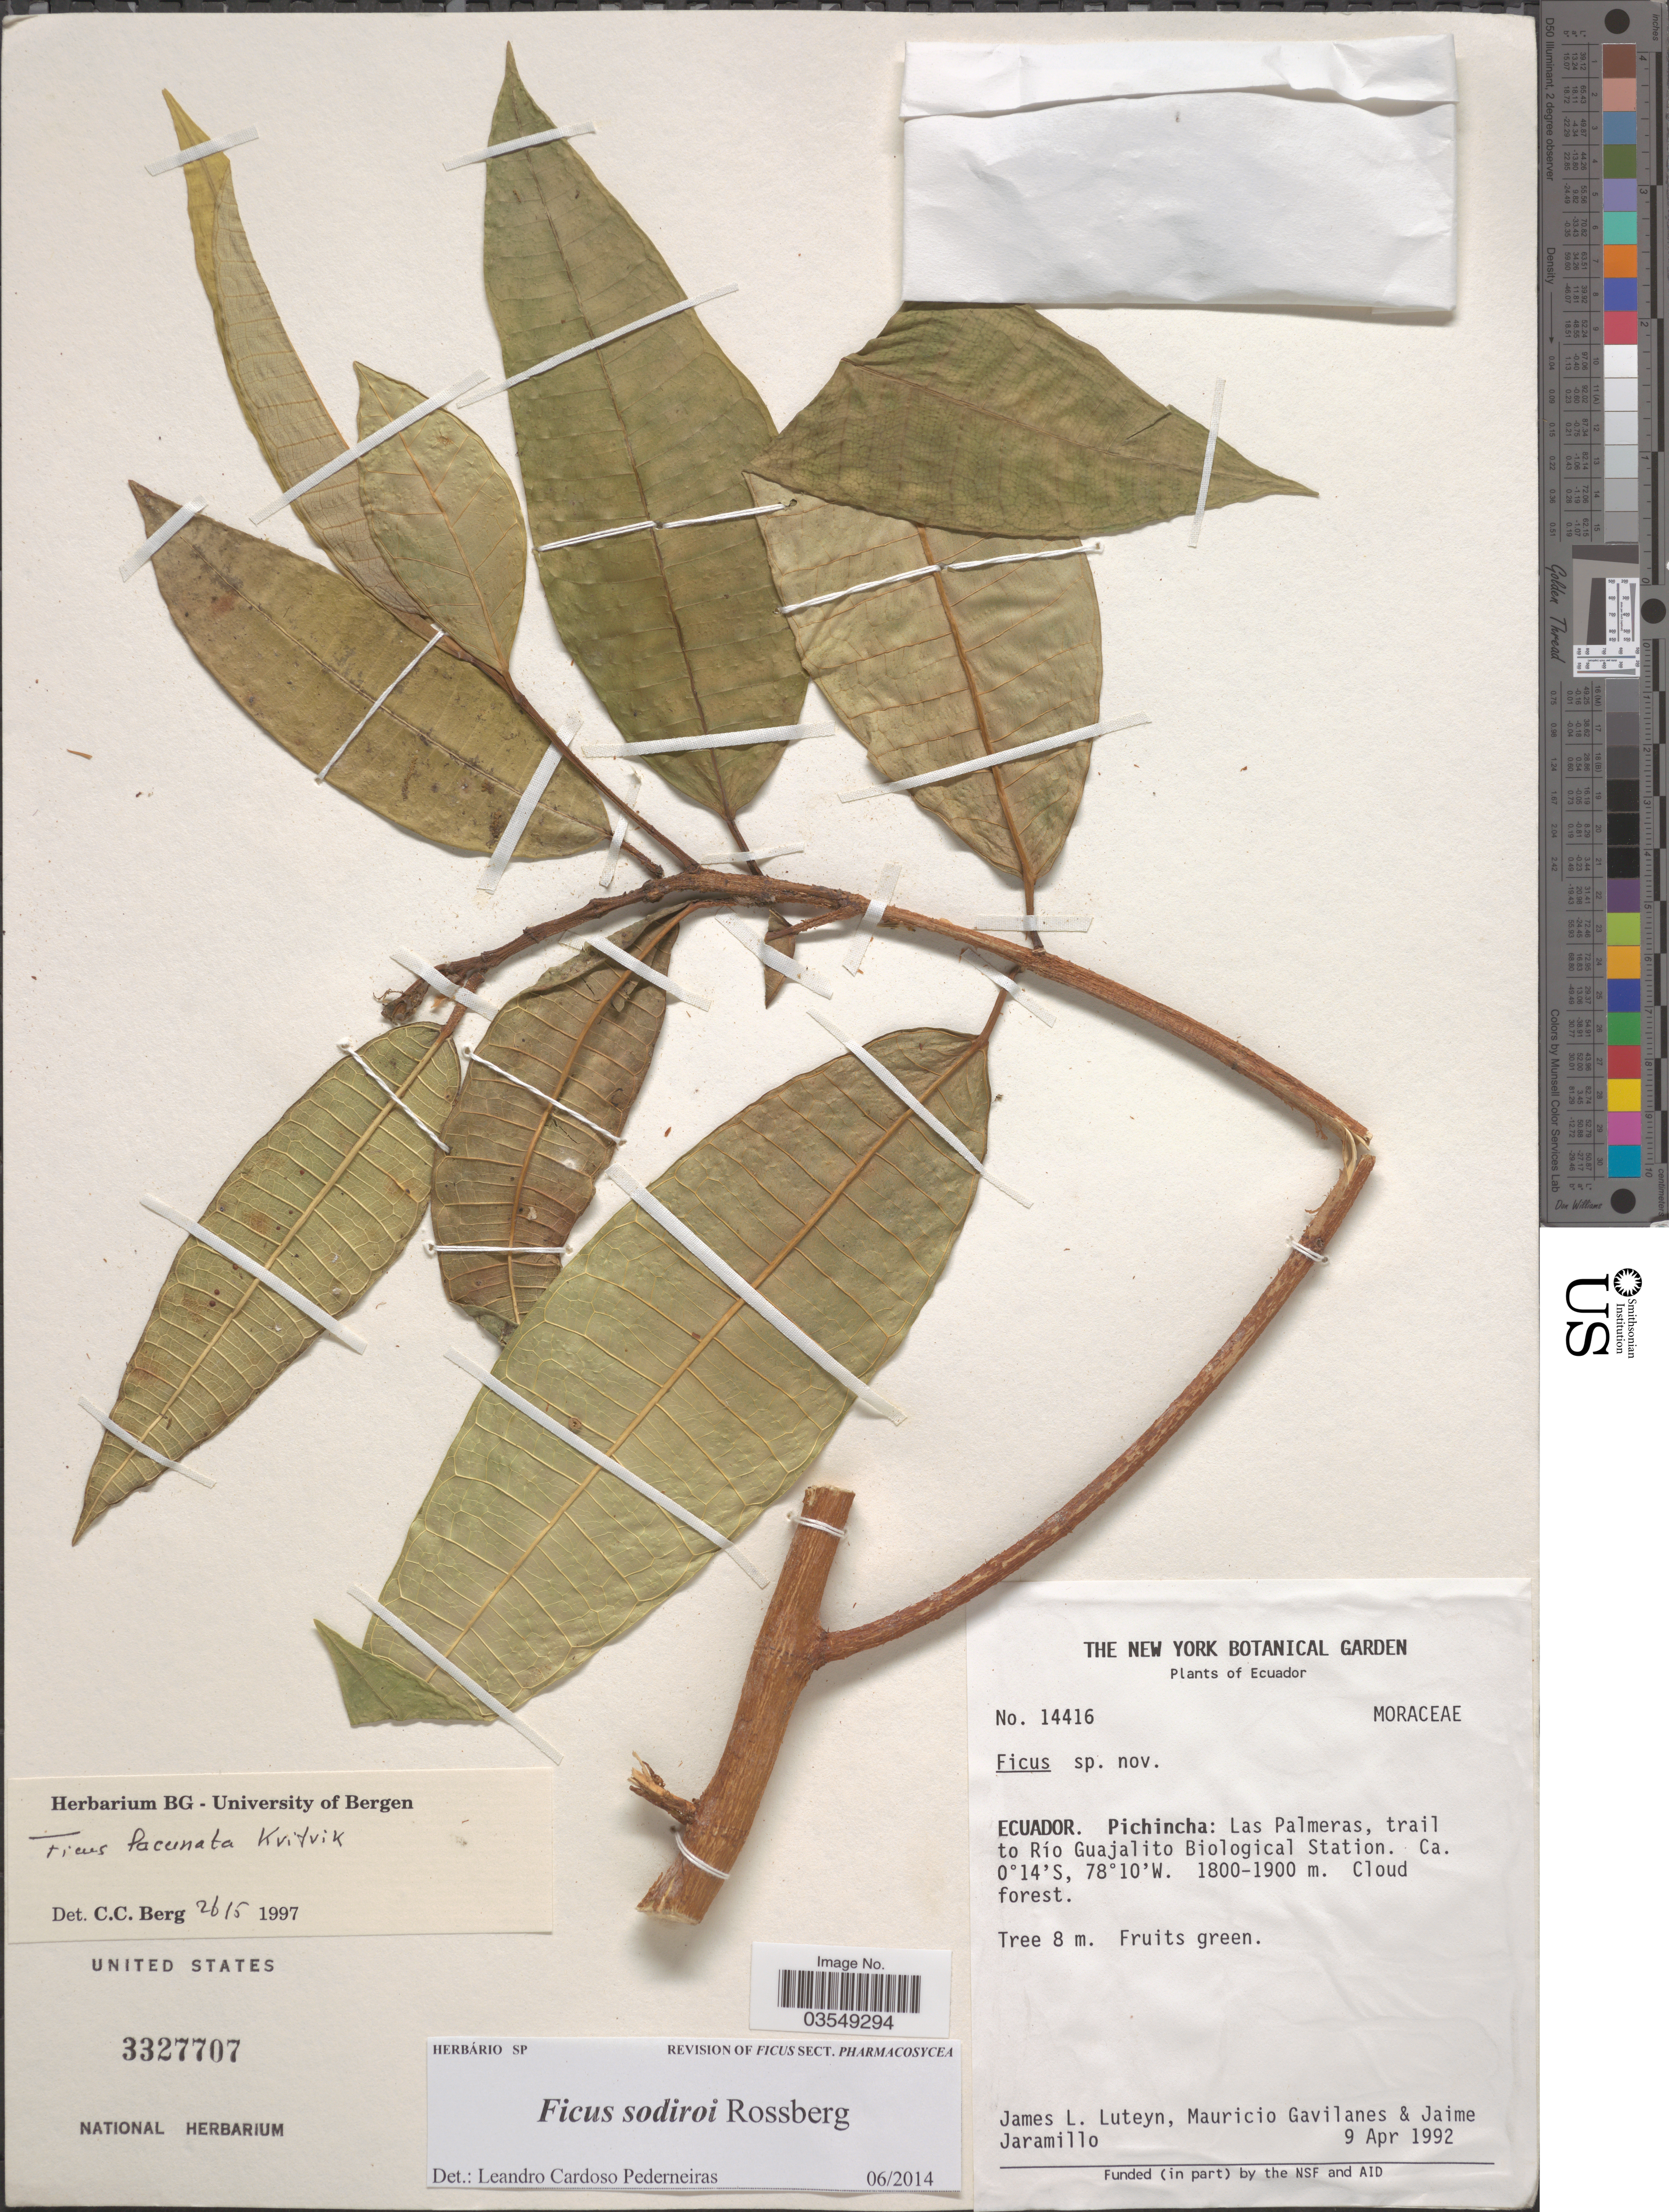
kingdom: Plantae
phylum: Tracheophyta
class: Magnoliopsida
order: Rosales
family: Moraceae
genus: Ficus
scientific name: Ficus sodiroi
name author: Rossberg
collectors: J. L. Luteyn, M. Gavilanes & J. Jaramillo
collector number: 14416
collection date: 1992-04-09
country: Ecuador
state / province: Pichincha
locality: Las Palmeras, trail to Río Guajalito Biological Station.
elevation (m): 1800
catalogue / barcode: US 3327707